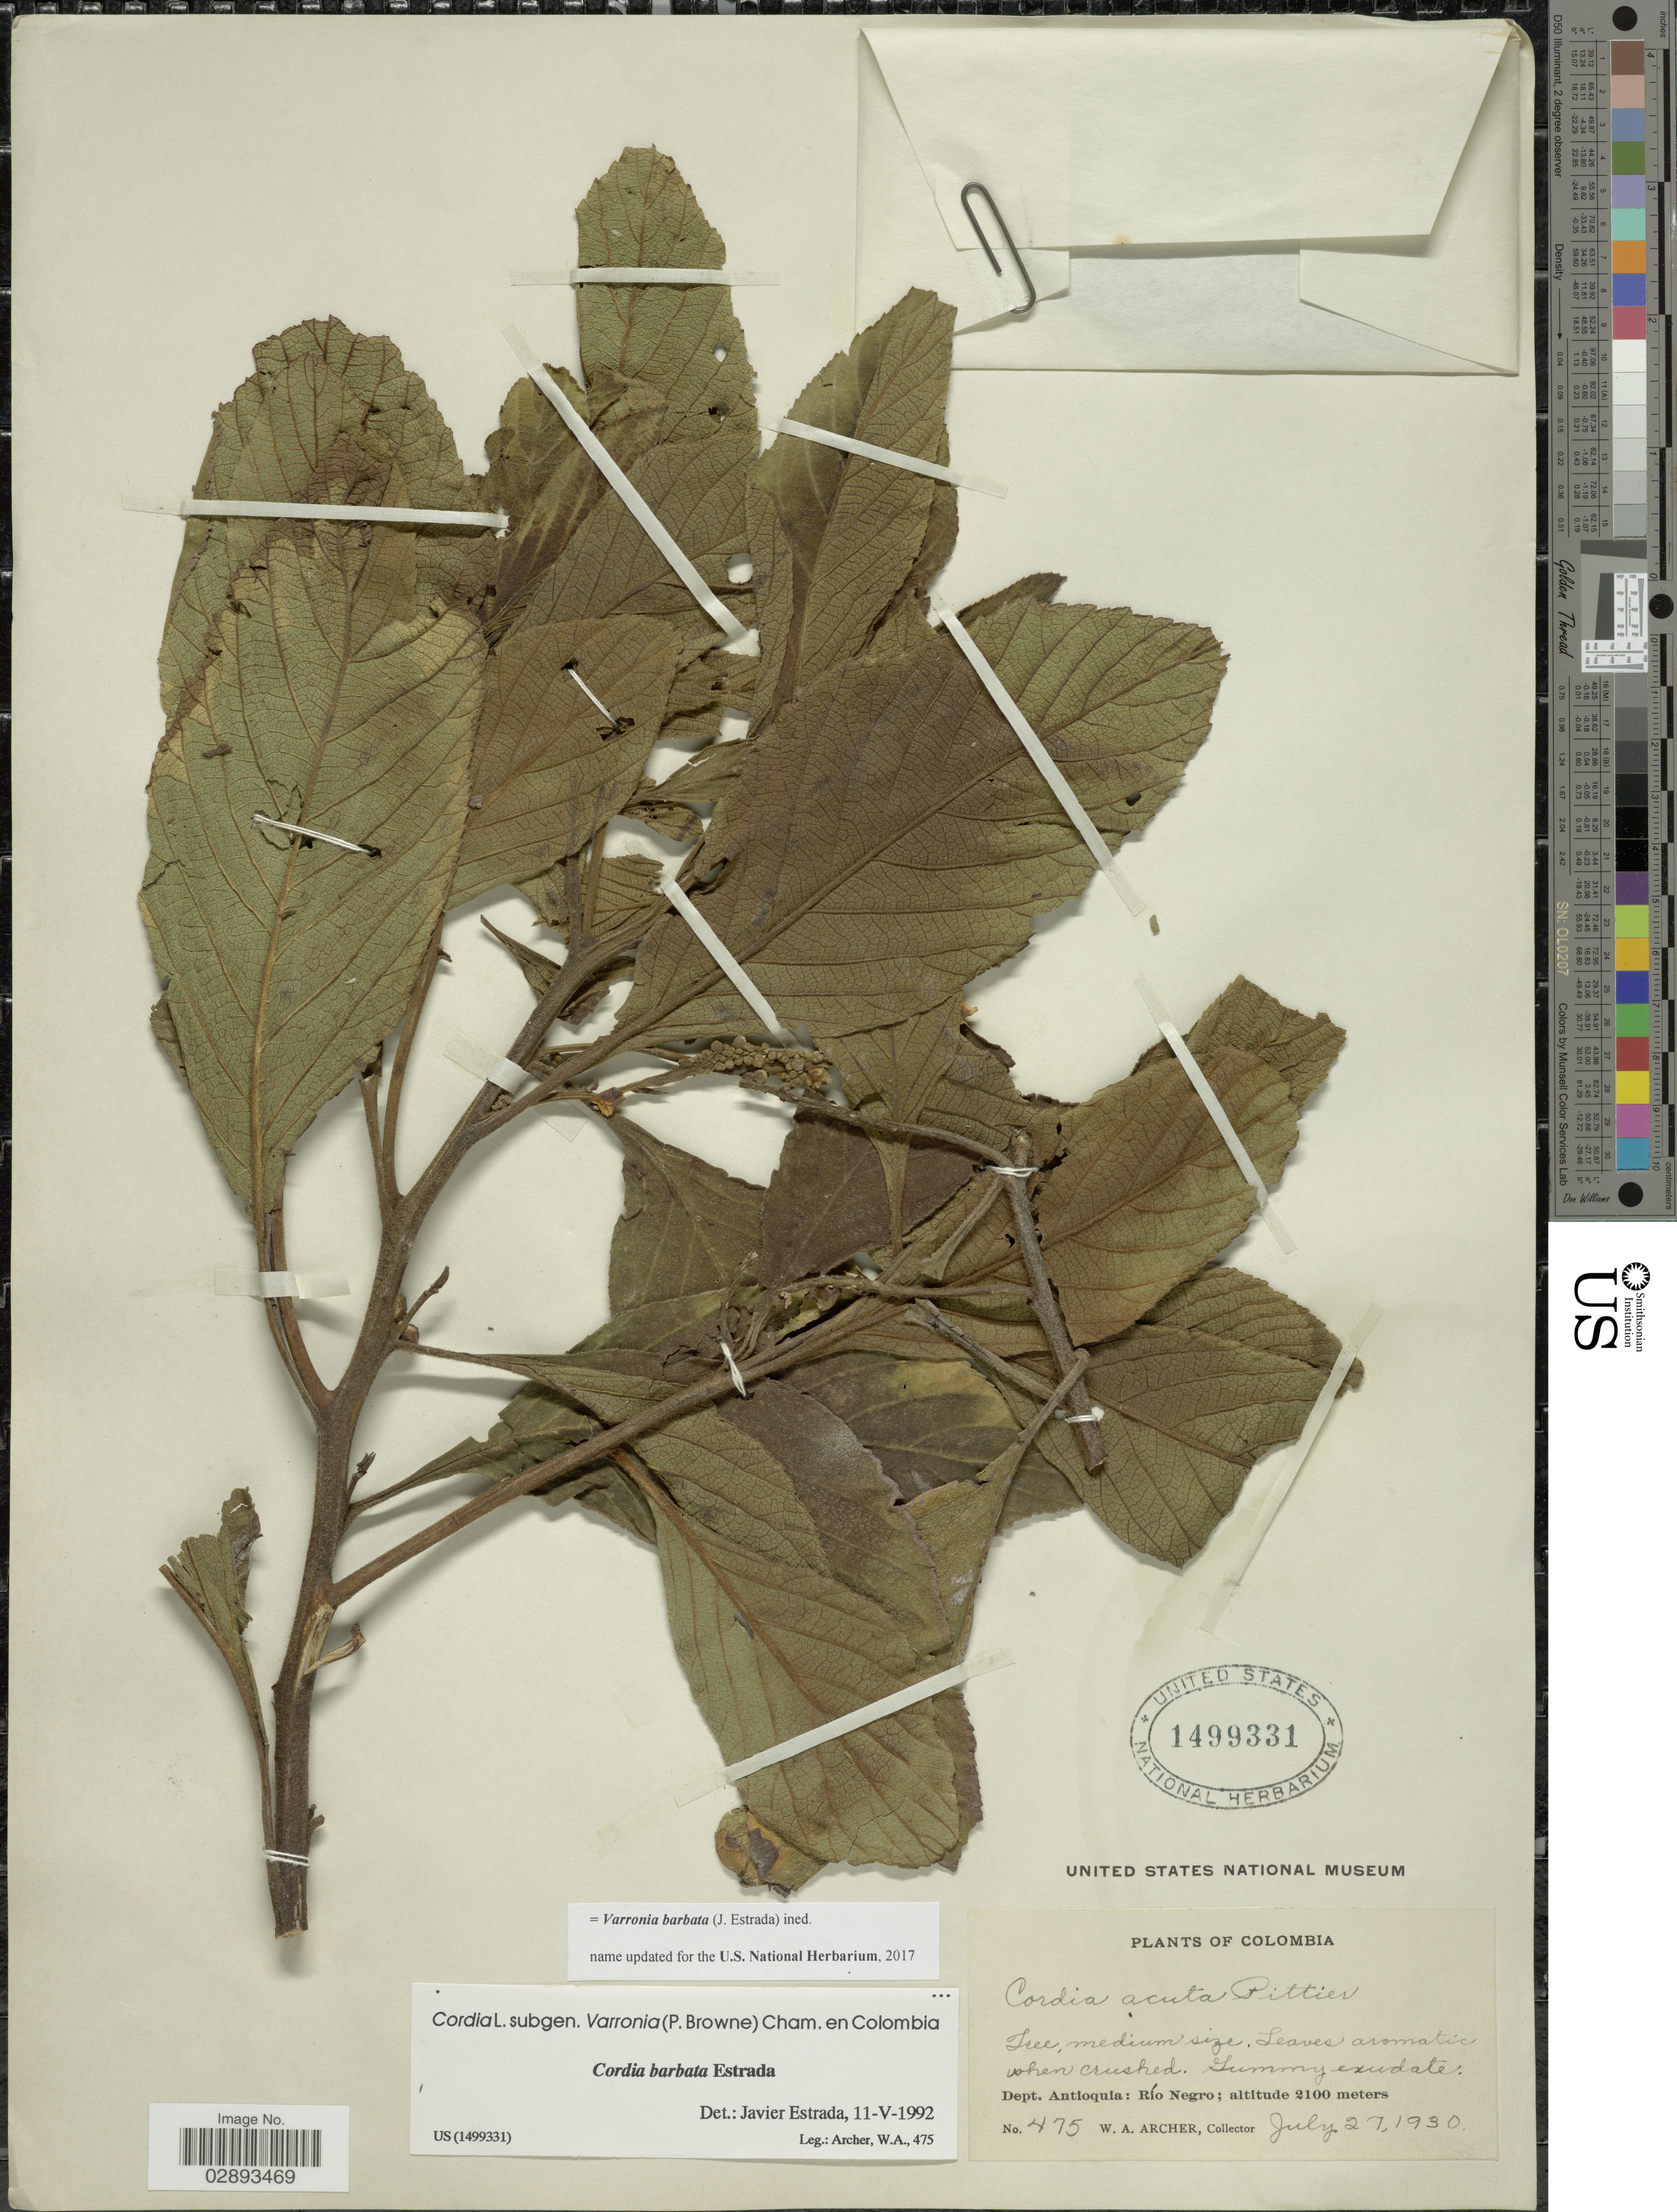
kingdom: Plantae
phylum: Tracheophyta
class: Magnoliopsida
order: Boraginales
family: Cordiaceae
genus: Varronia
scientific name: Varronia barbata (J. Estrada) comb. nov. ined.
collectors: W. Archer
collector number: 475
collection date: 1930-07-27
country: Colombia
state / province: Antioquia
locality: Dept. Antioquia: Río Negro.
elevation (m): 2100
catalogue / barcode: US 1499331